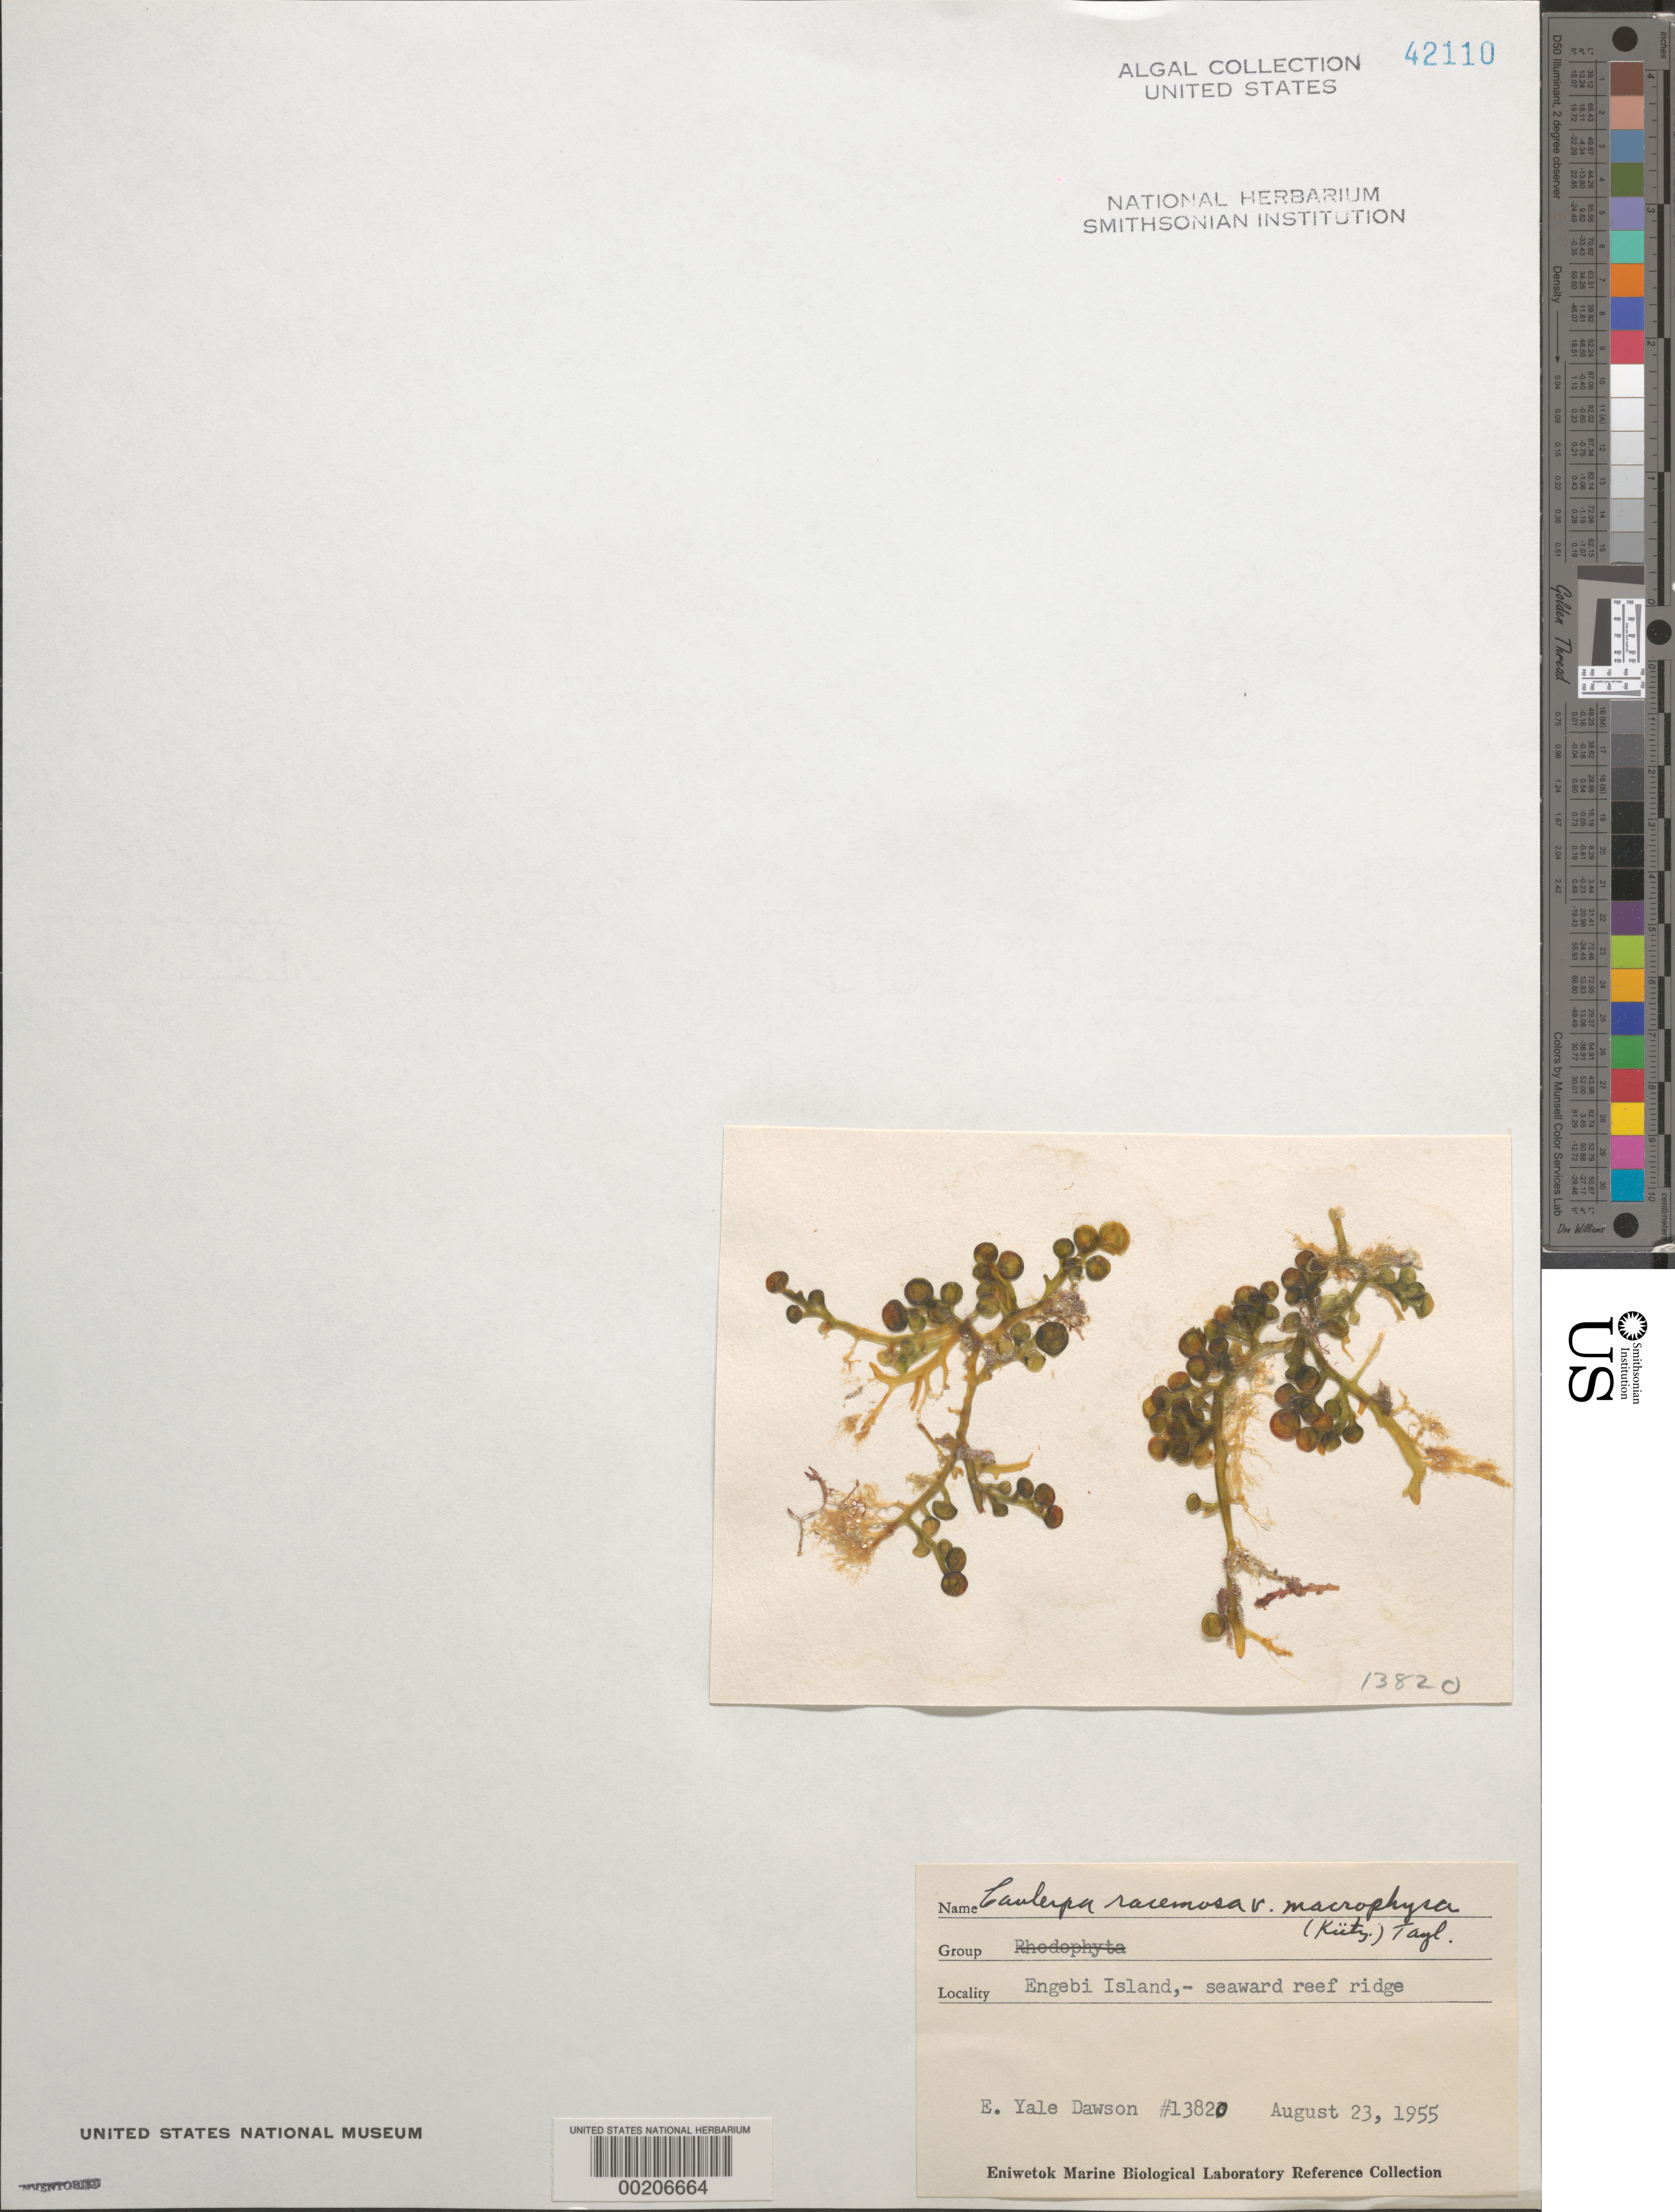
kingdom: Plantae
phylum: Chlorophyta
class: Ulvophyceae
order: Bryopsidales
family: Caulerpaceae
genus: Caulerpa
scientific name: Caulerpa racemosa var. macrophysa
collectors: E. Y. Dawson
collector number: EYD 13820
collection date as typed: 23 Aug 1955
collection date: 1955-08-23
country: Marshall Islands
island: Enewetak [Eniwetok] Atoll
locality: Engebi Island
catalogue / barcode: US 42110